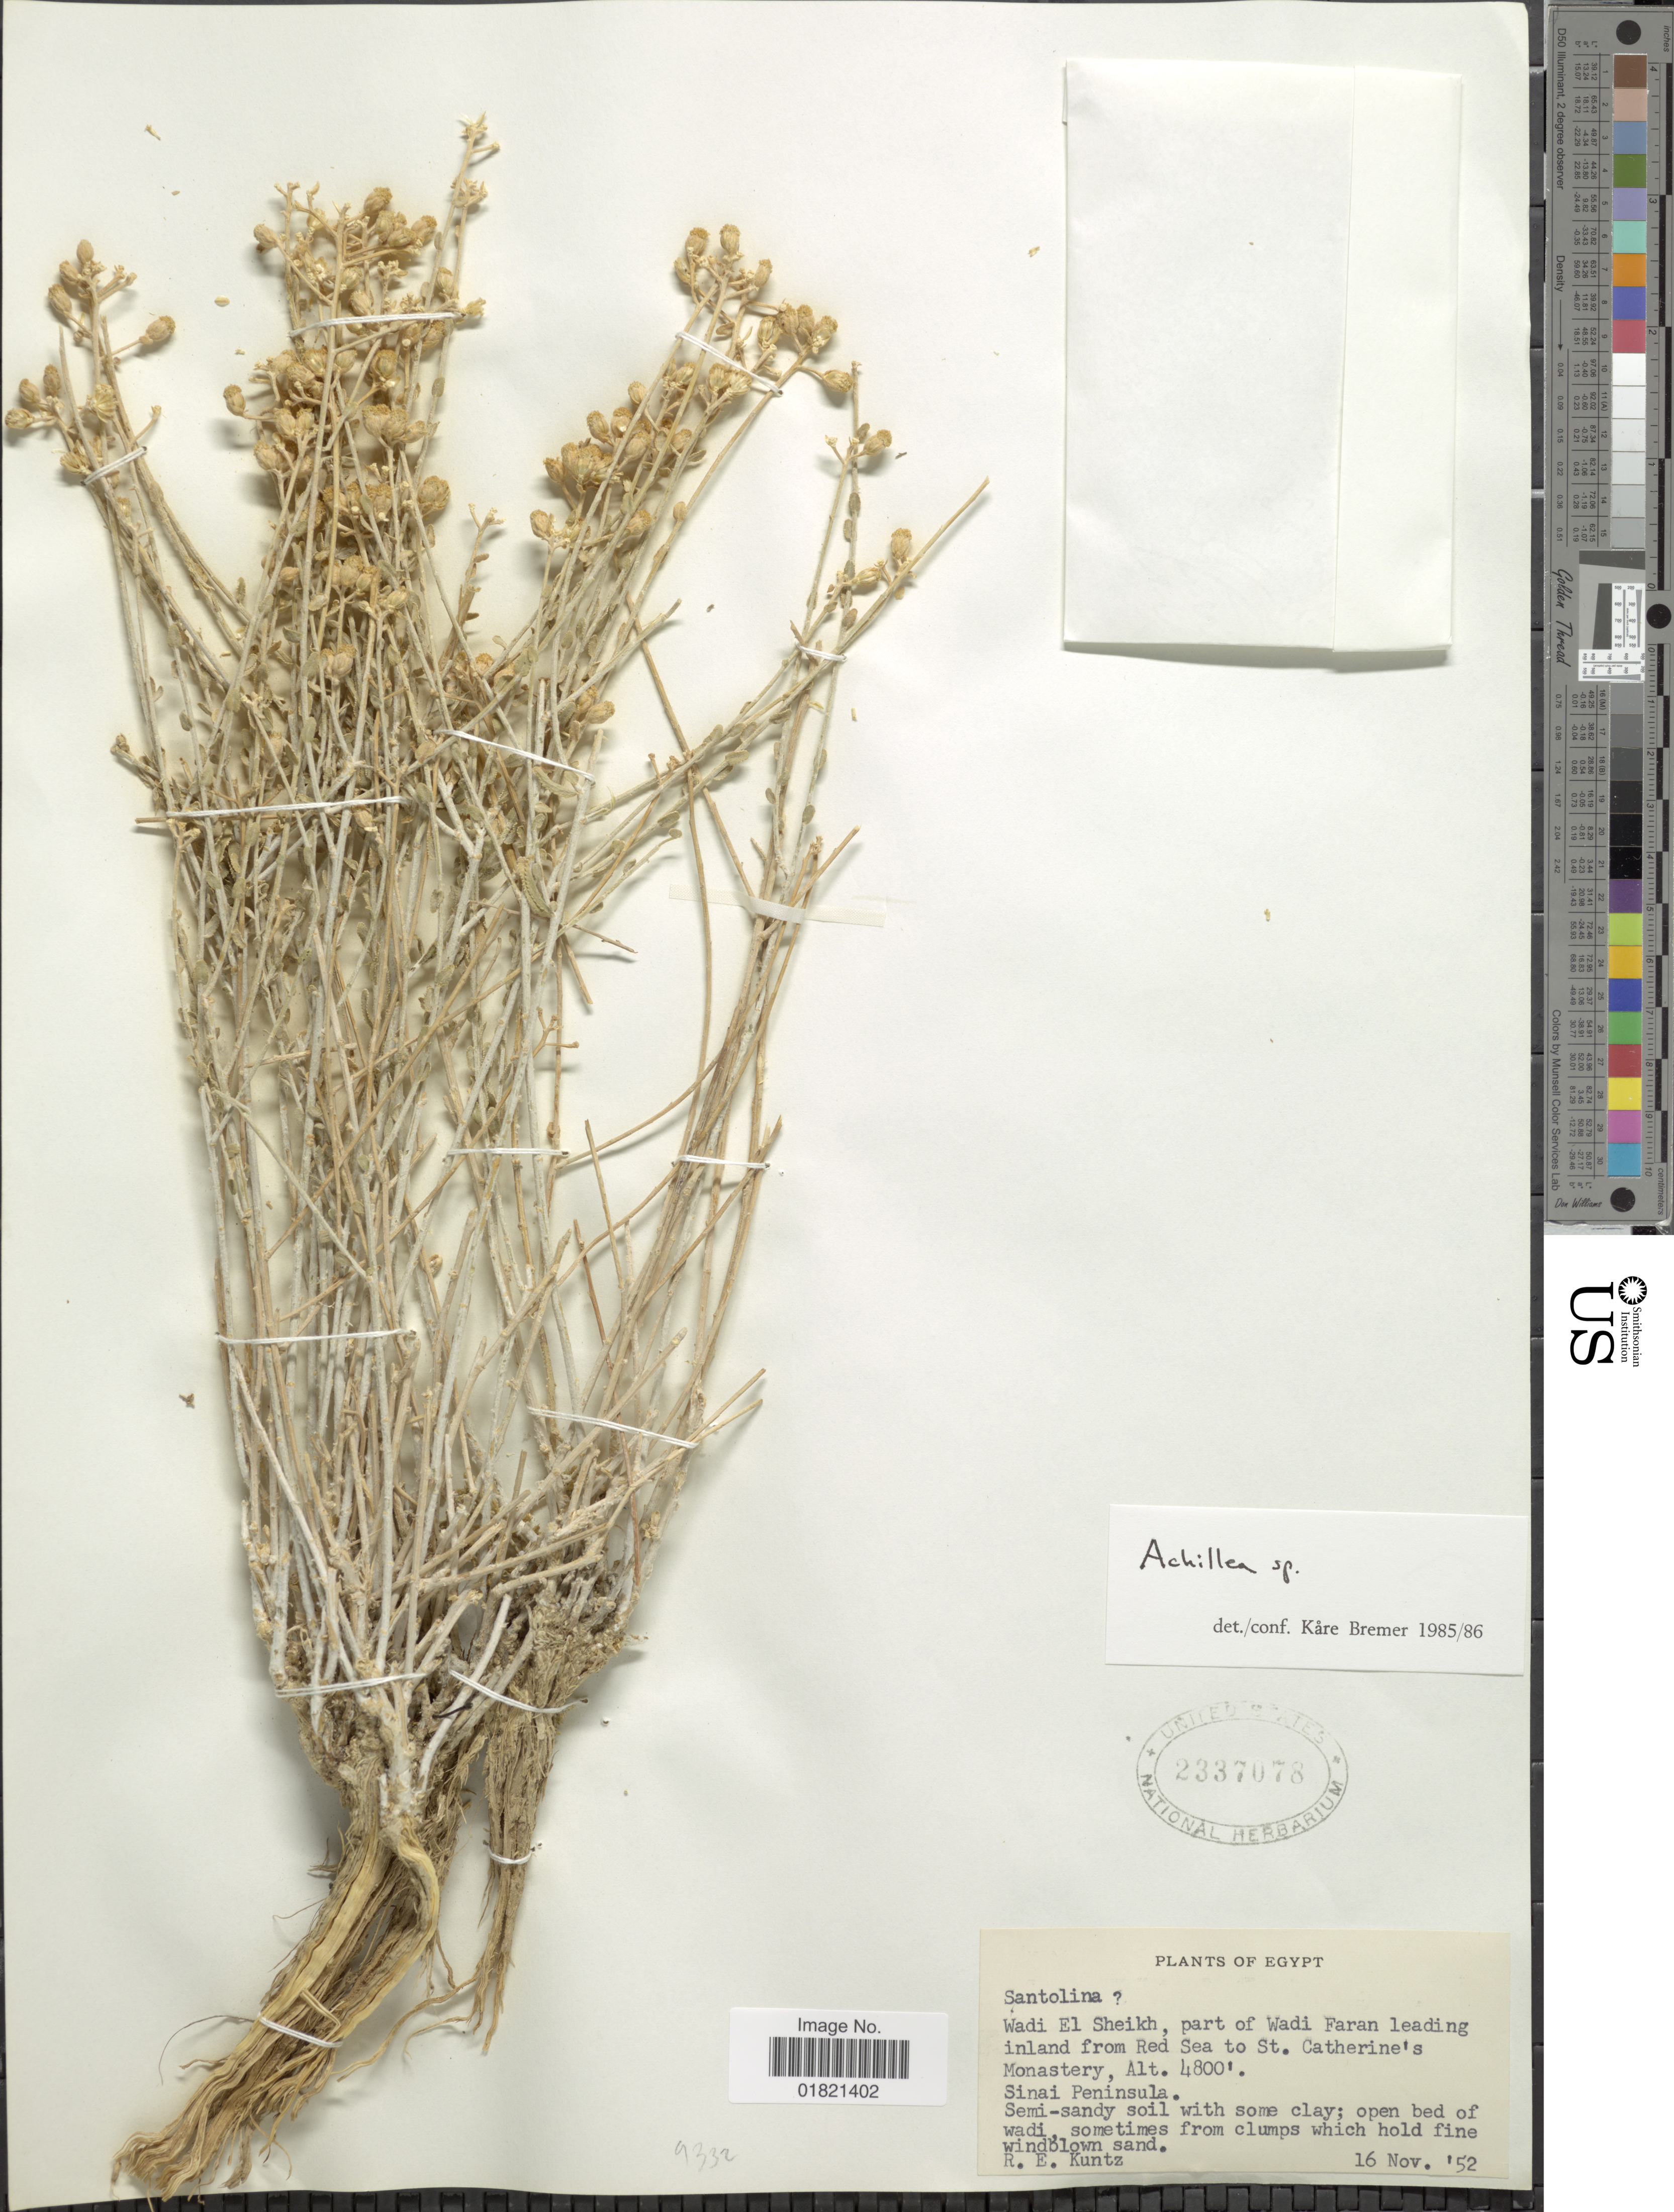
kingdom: Plantae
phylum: Tracheophyta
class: Magnoliopsida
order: Asterales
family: Asteraceae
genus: Achillea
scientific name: Achillea sp.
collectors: R. E. Kuntz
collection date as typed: Transcribed d/m/y: 16/11/52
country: Egypt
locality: Wad El Sheikh, part of Wadi Faran leading inland from Red Sea to St. Catherine's Monastery, Sinai Peninsula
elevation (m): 1463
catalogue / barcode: US 2337078